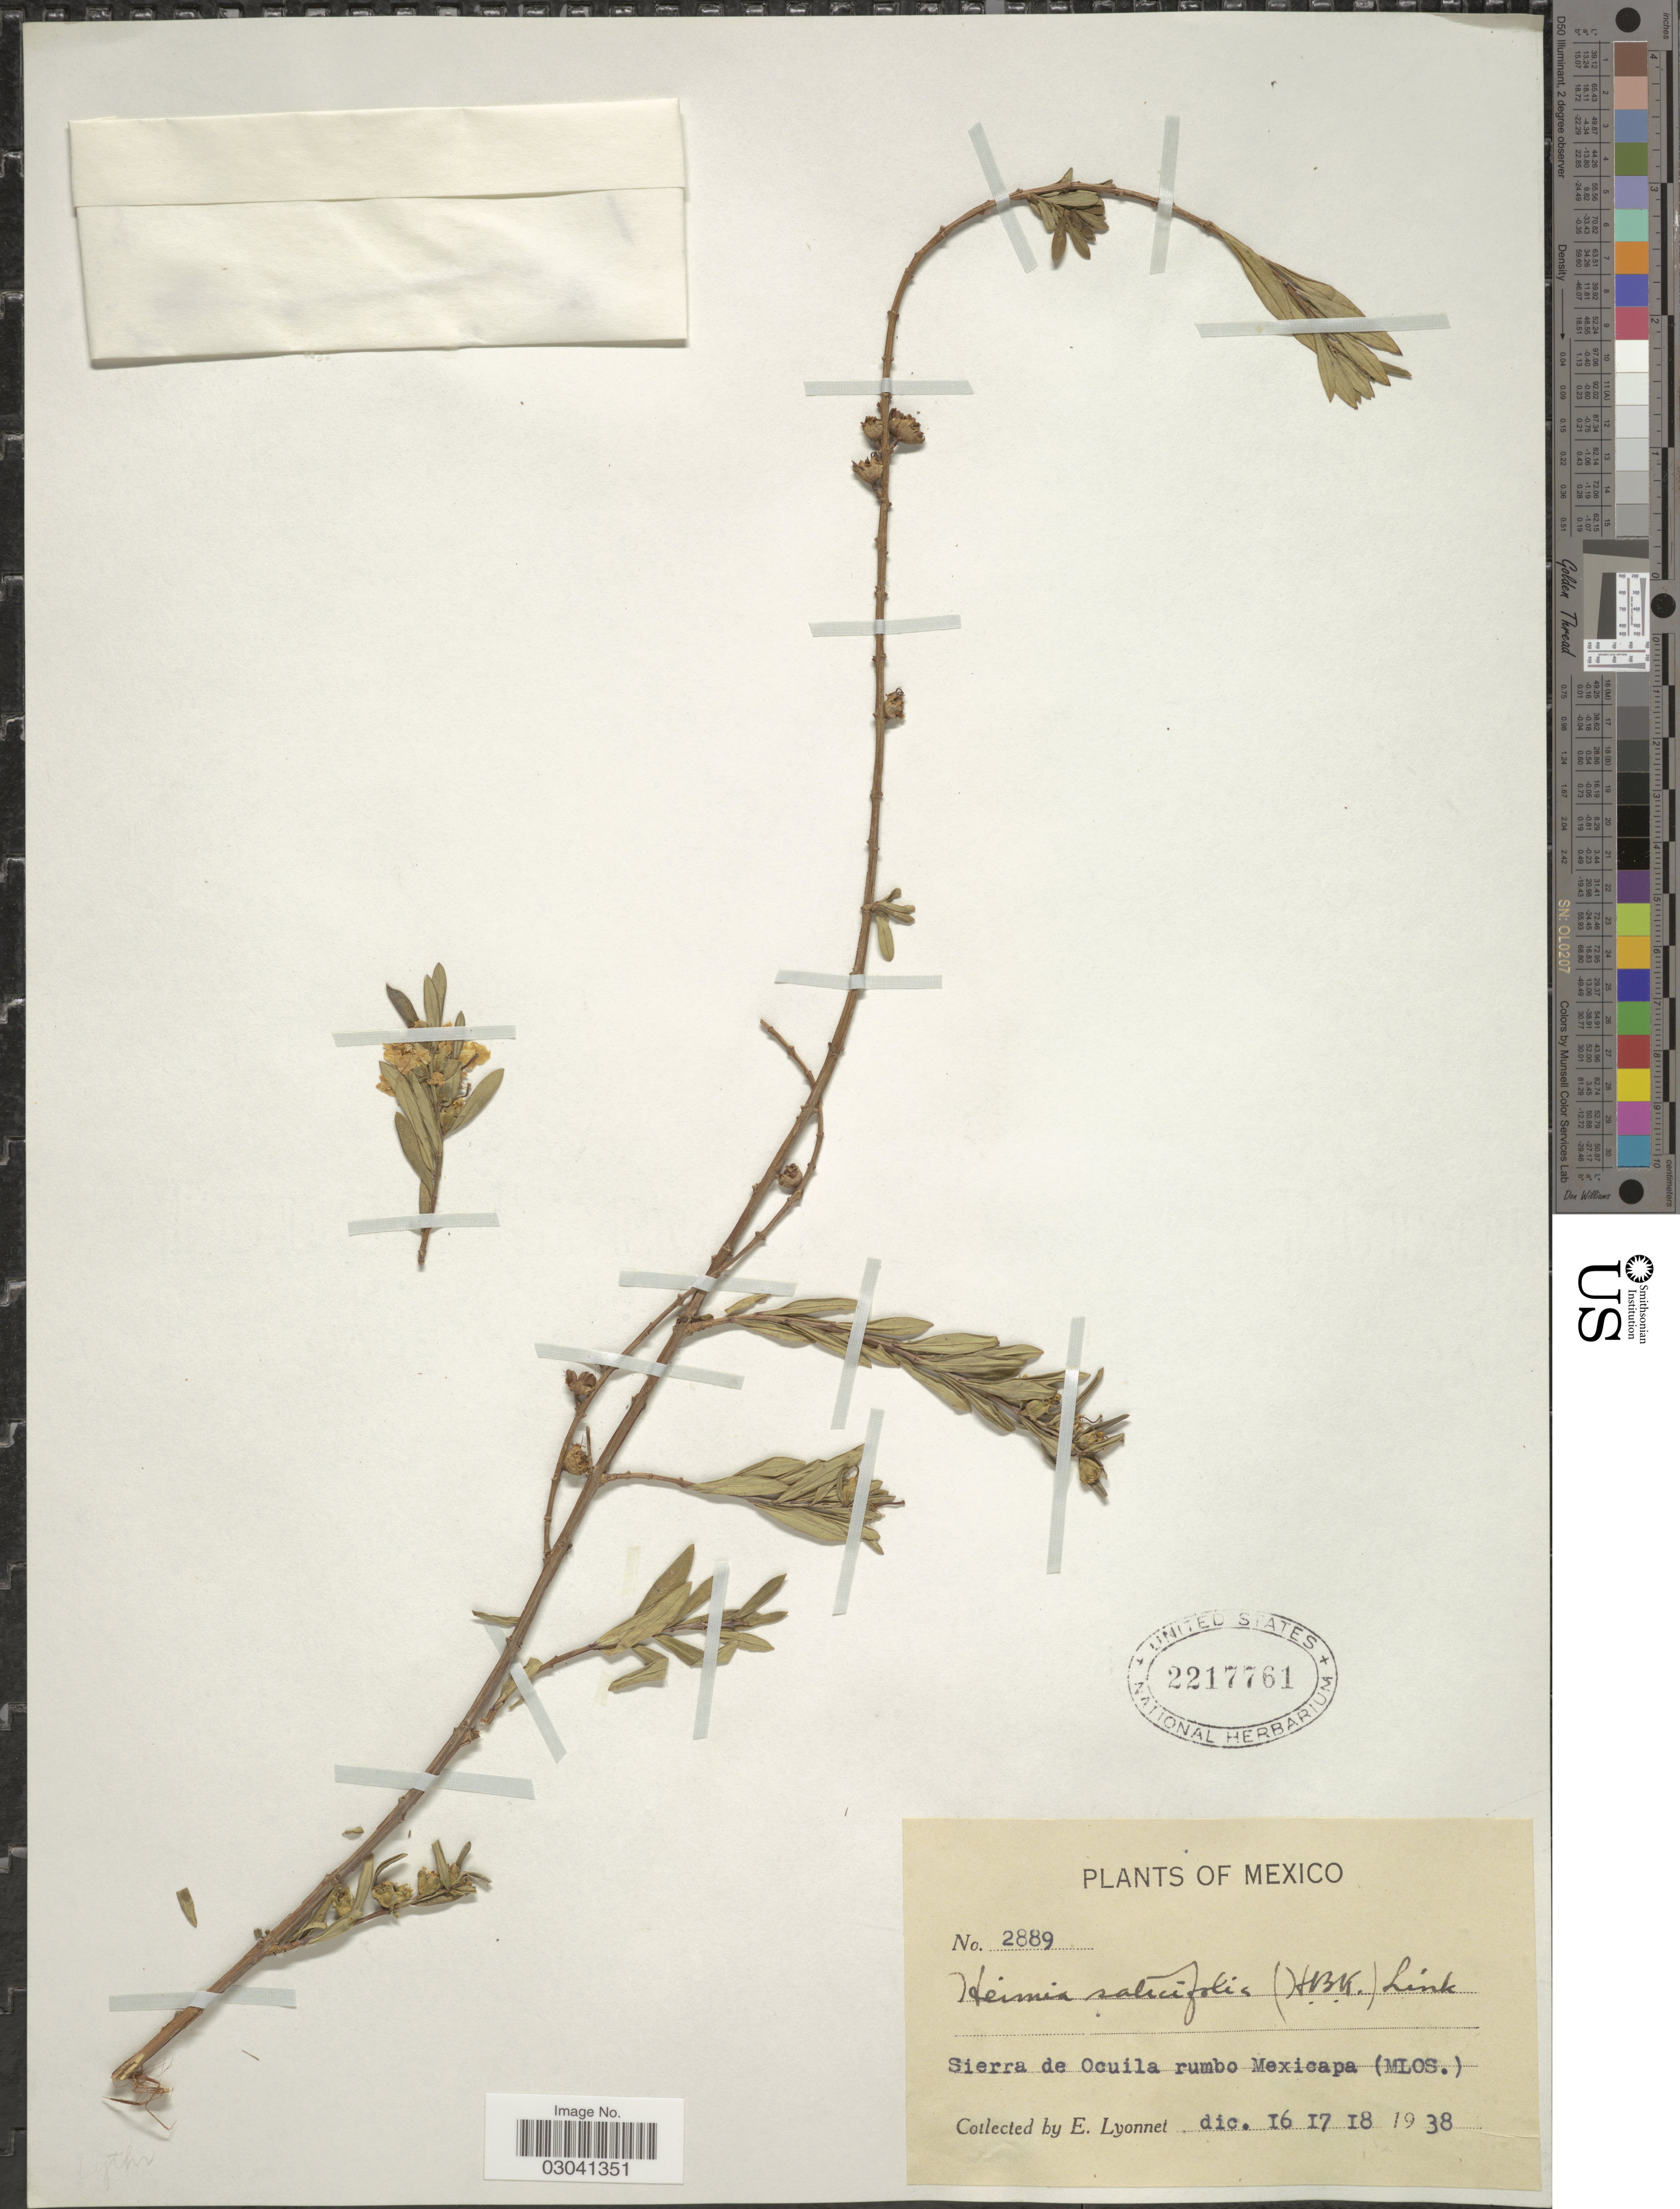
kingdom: Plantae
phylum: Tracheophyta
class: Magnoliopsida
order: Myrtales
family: Lythraceae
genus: Heimia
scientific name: Heimia salicifolia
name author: Link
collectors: E. Lyonnet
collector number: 2889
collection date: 1938-12-16/1938-12-18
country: Mexico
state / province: Morelos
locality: Sierra de Ocuila rumbo Mexicapa (Mlos.).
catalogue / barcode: US 2217761